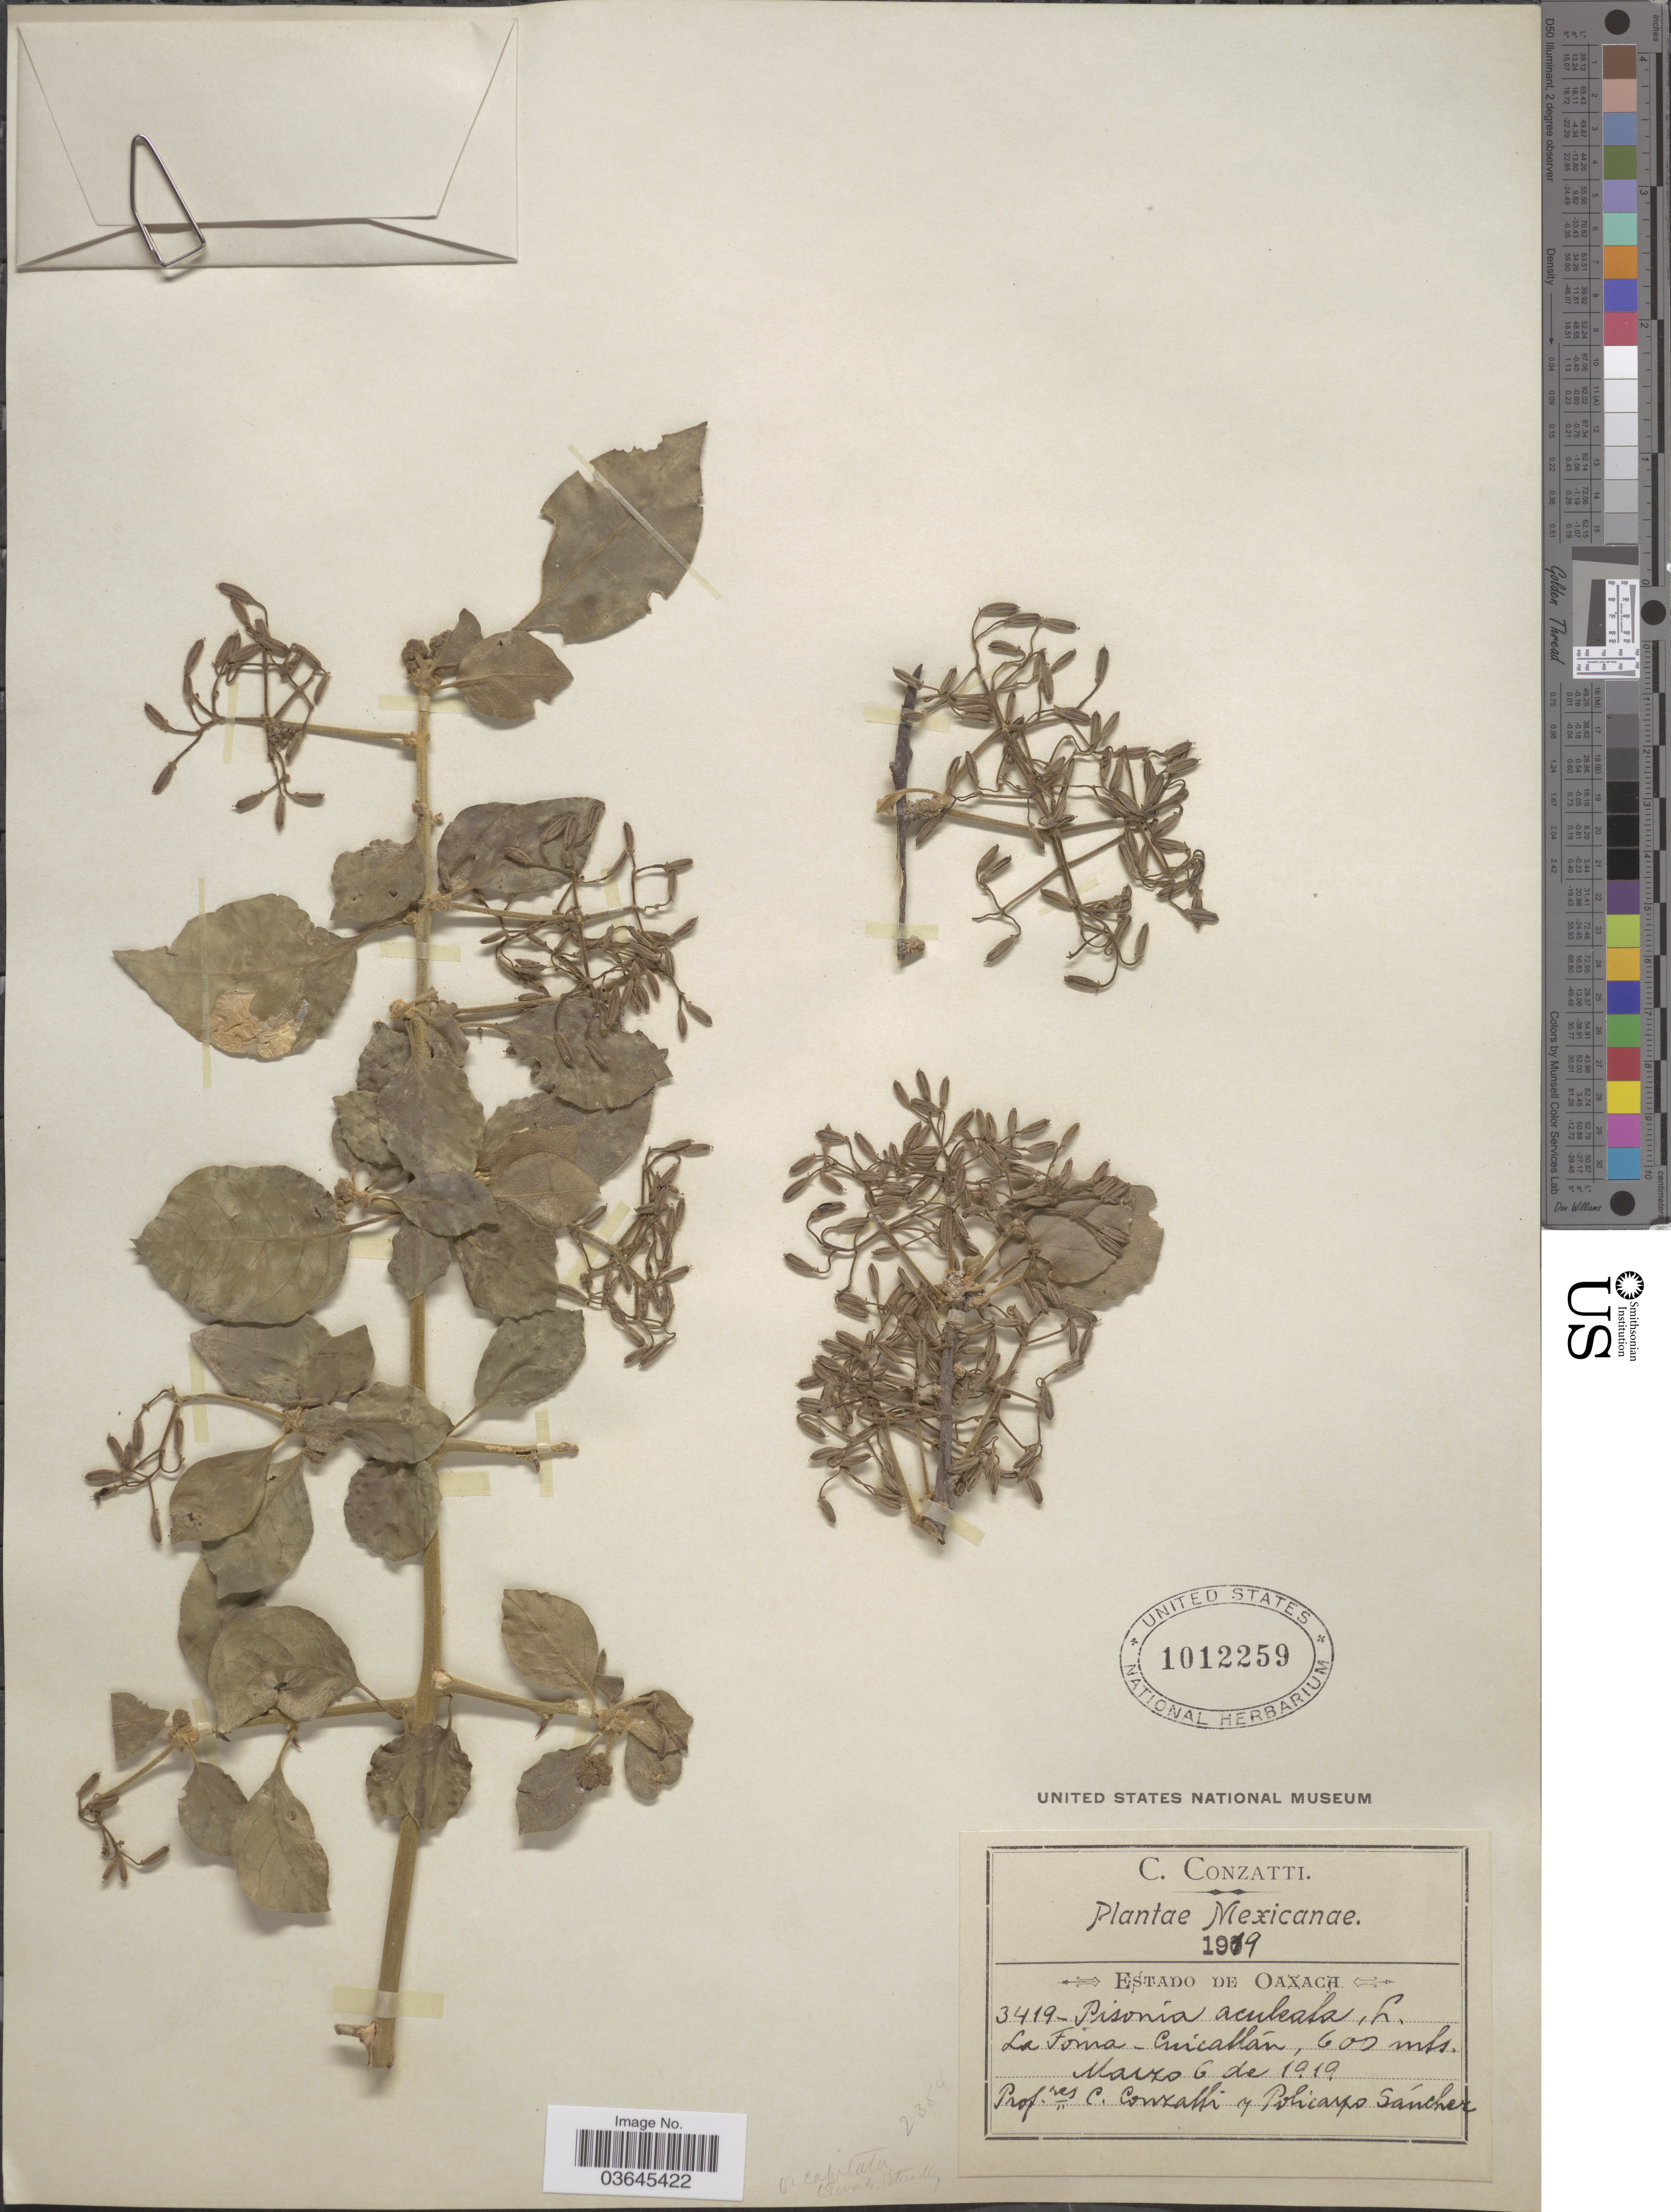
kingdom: Plantae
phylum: Tracheophyta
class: Magnoliopsida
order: Caryophyllales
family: Nyctaginaceae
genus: Pisonia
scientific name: Pisonia aculeata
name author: L.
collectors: C. Conzatti & P. Sánchez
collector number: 3419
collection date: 1919-03-06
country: Mexico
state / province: Oaxaca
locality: La Foma-Cuicatlán.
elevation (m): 600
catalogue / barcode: US 1012259